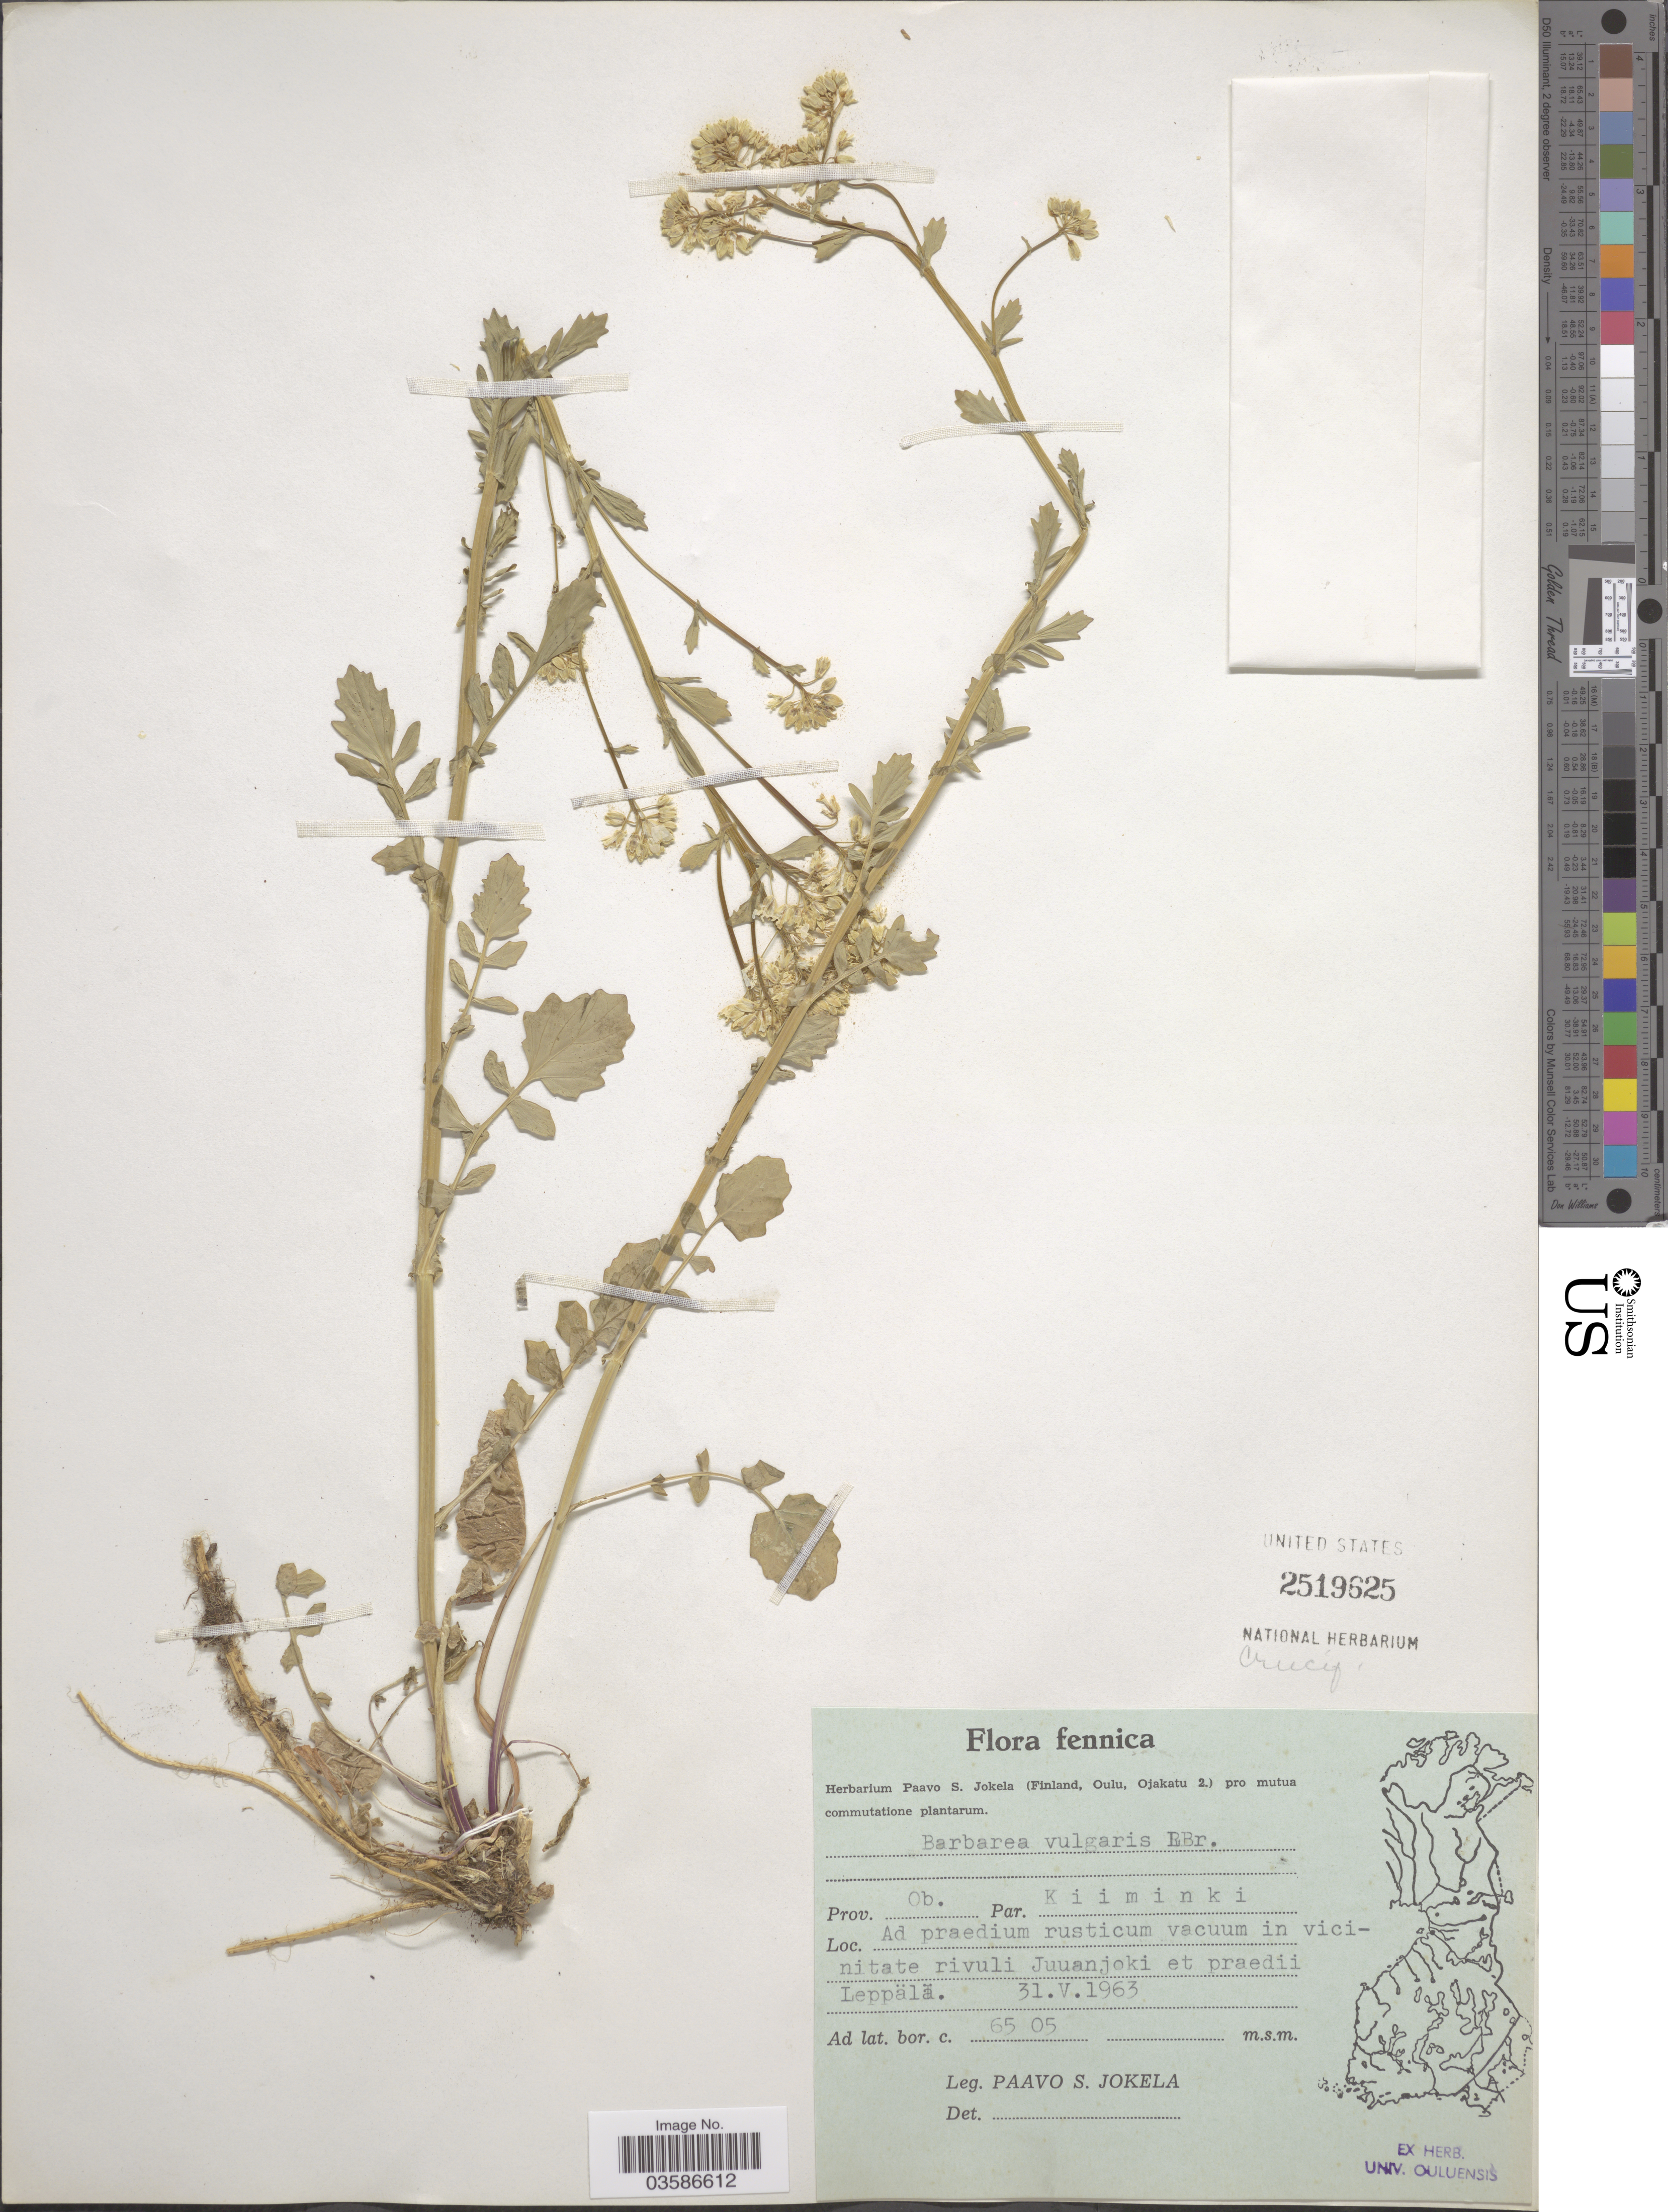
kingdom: Plantae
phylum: Tracheophyta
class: Magnoliopsida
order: Brassicales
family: Brassicaceae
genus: Barbarea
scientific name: Barbarea vulgaris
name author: W.T. Aiton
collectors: P. Jokela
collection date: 1963-05-31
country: Finland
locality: Fennica. Prov. Ob. Par. Kiiminki. Ad praedium rusticum vacuum in vicinitate rivuli Juuanjoki et praedii Leppälä.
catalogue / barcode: US 2519625